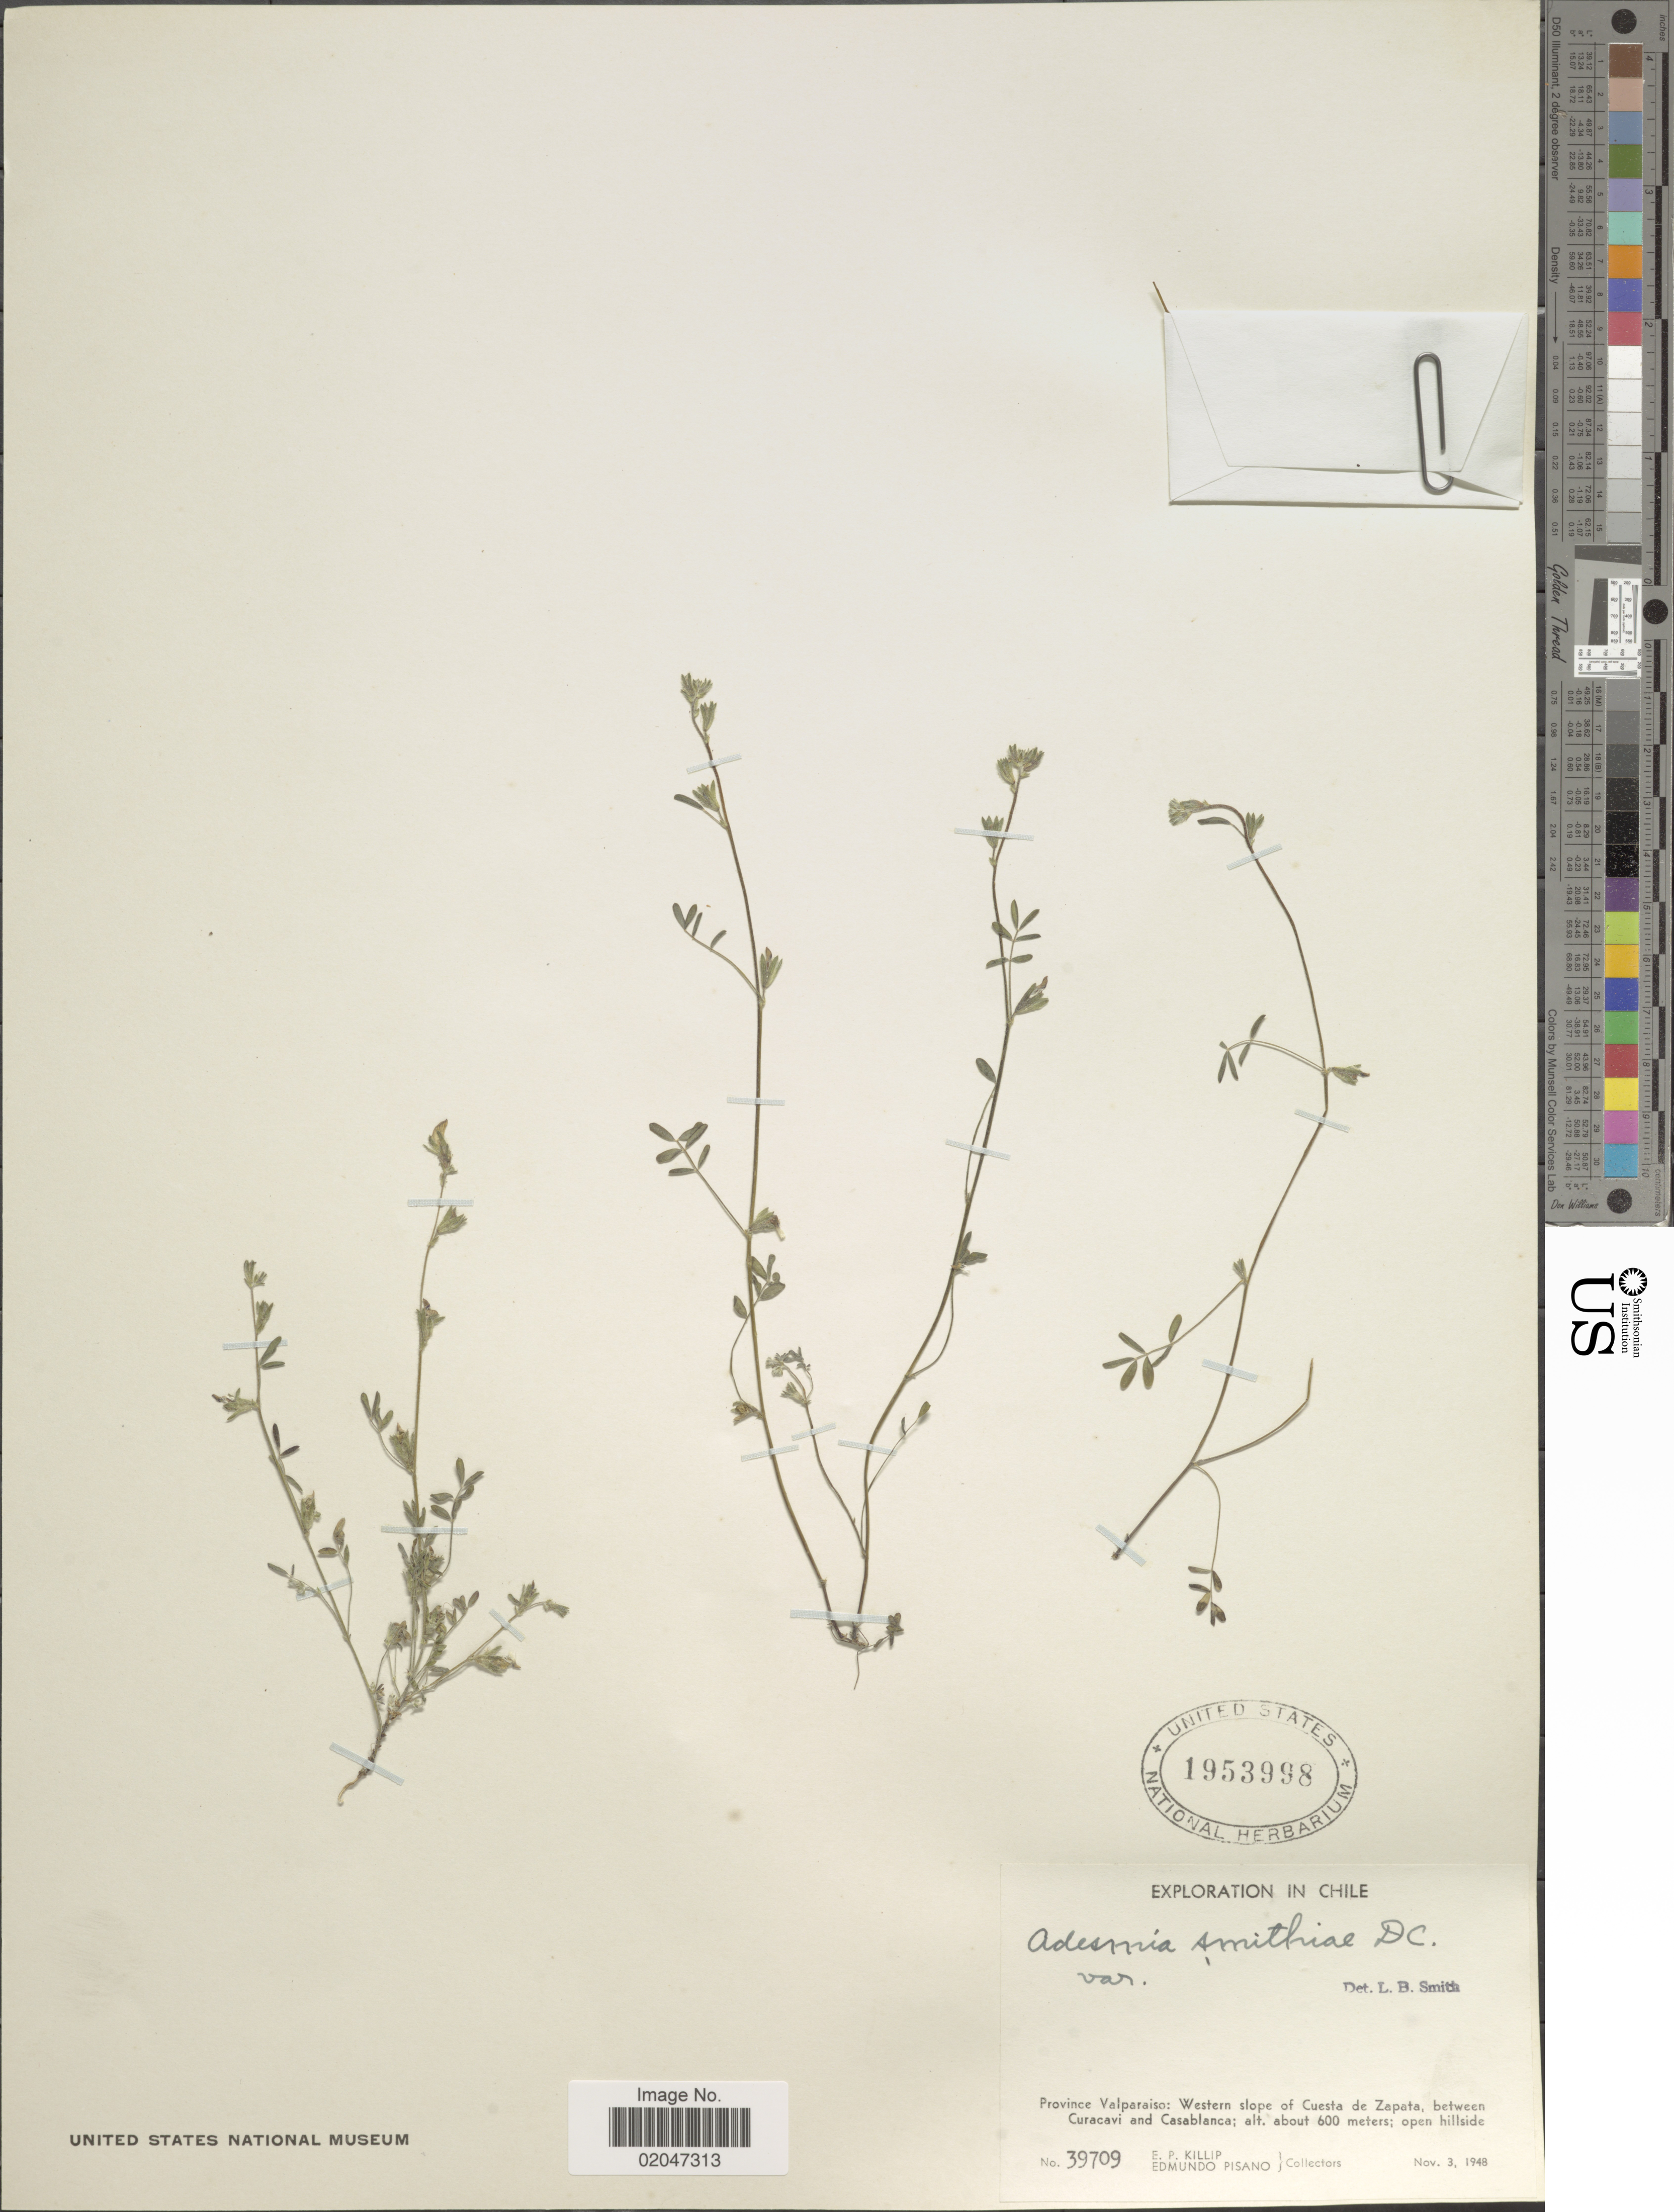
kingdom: Plantae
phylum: Tracheophyta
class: Magnoliopsida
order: Fabales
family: Fabaceae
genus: Adesmia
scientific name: Adesmia tenella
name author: Hook. & Arn.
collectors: E. P. Killip & E. Pisano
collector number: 39709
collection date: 1948-11-03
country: Chile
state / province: Valparaíso (V)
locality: Province Valparaiso: Western slope of Cuesta de Zapata, between Curacavi and Casablanca; open hillside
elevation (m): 600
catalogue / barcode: US 1953998